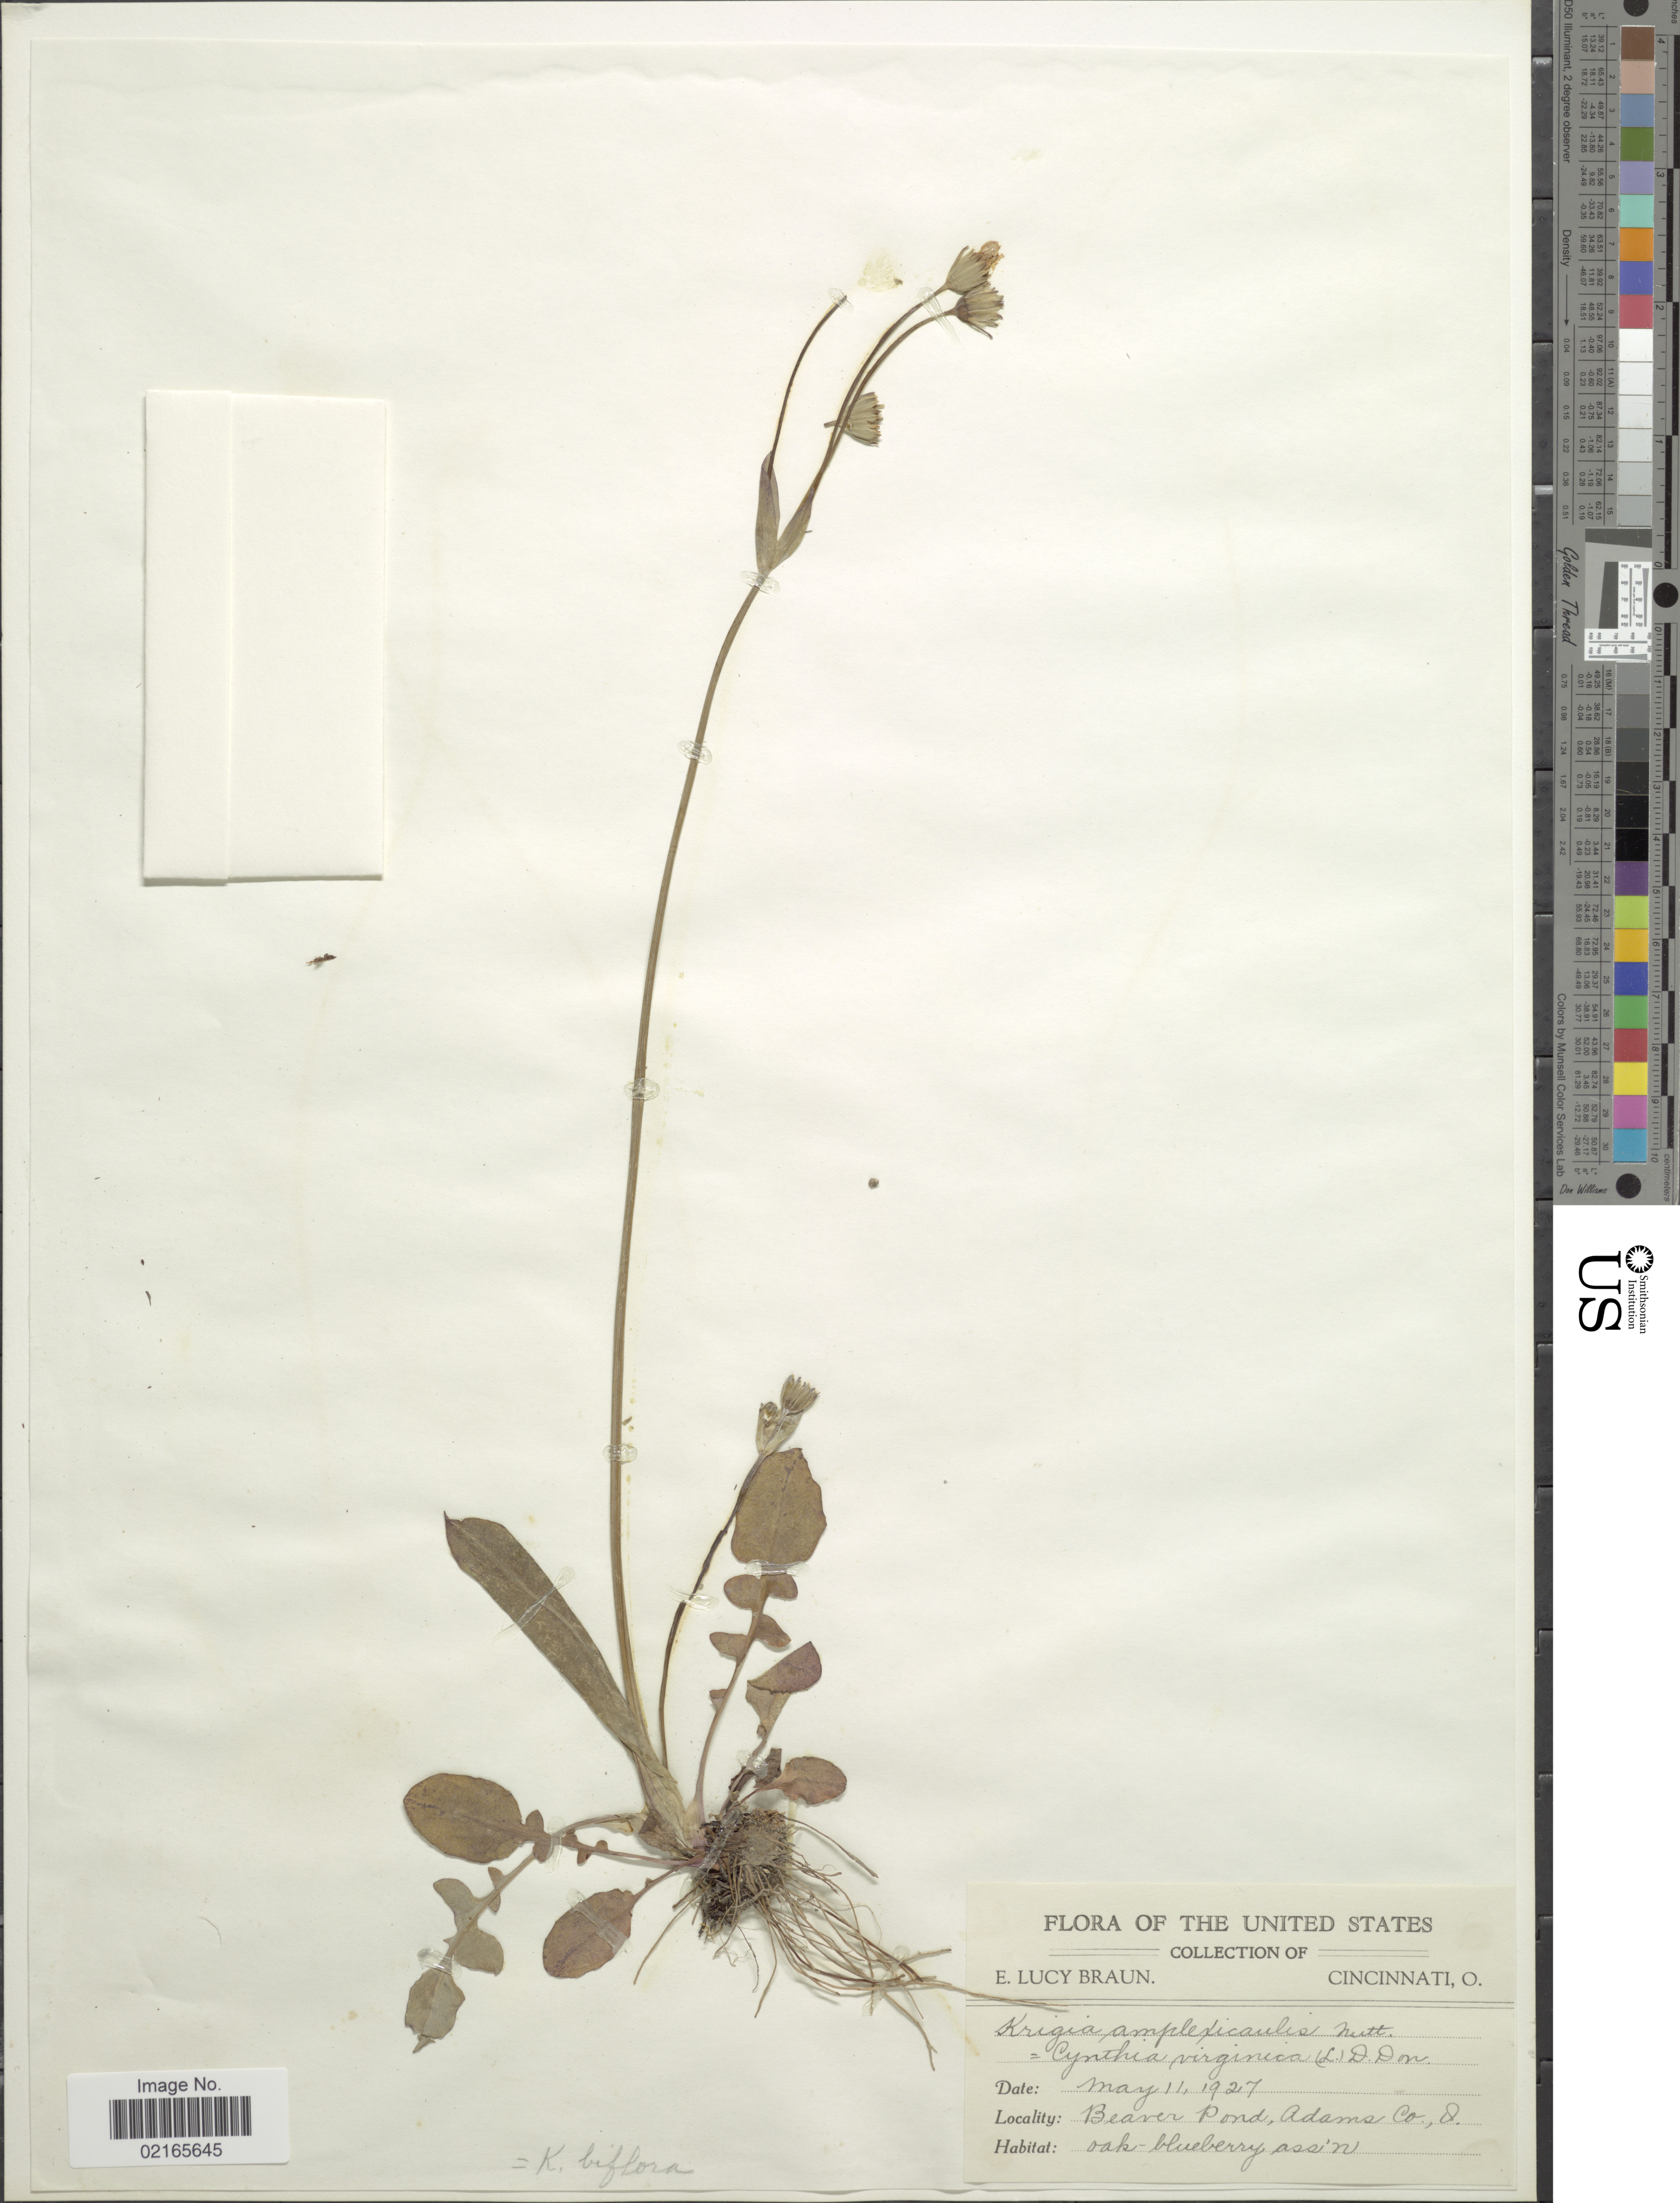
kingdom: Plantae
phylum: Tracheophyta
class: Magnoliopsida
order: Asterales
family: Asteraceae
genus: Krigia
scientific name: Krigia biflora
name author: (Walter) S.F. Blake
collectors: E. L. Braun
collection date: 1927-05-11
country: United States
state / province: Ohio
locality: Beaver Pond, Adams Co., Cincinnati, O.